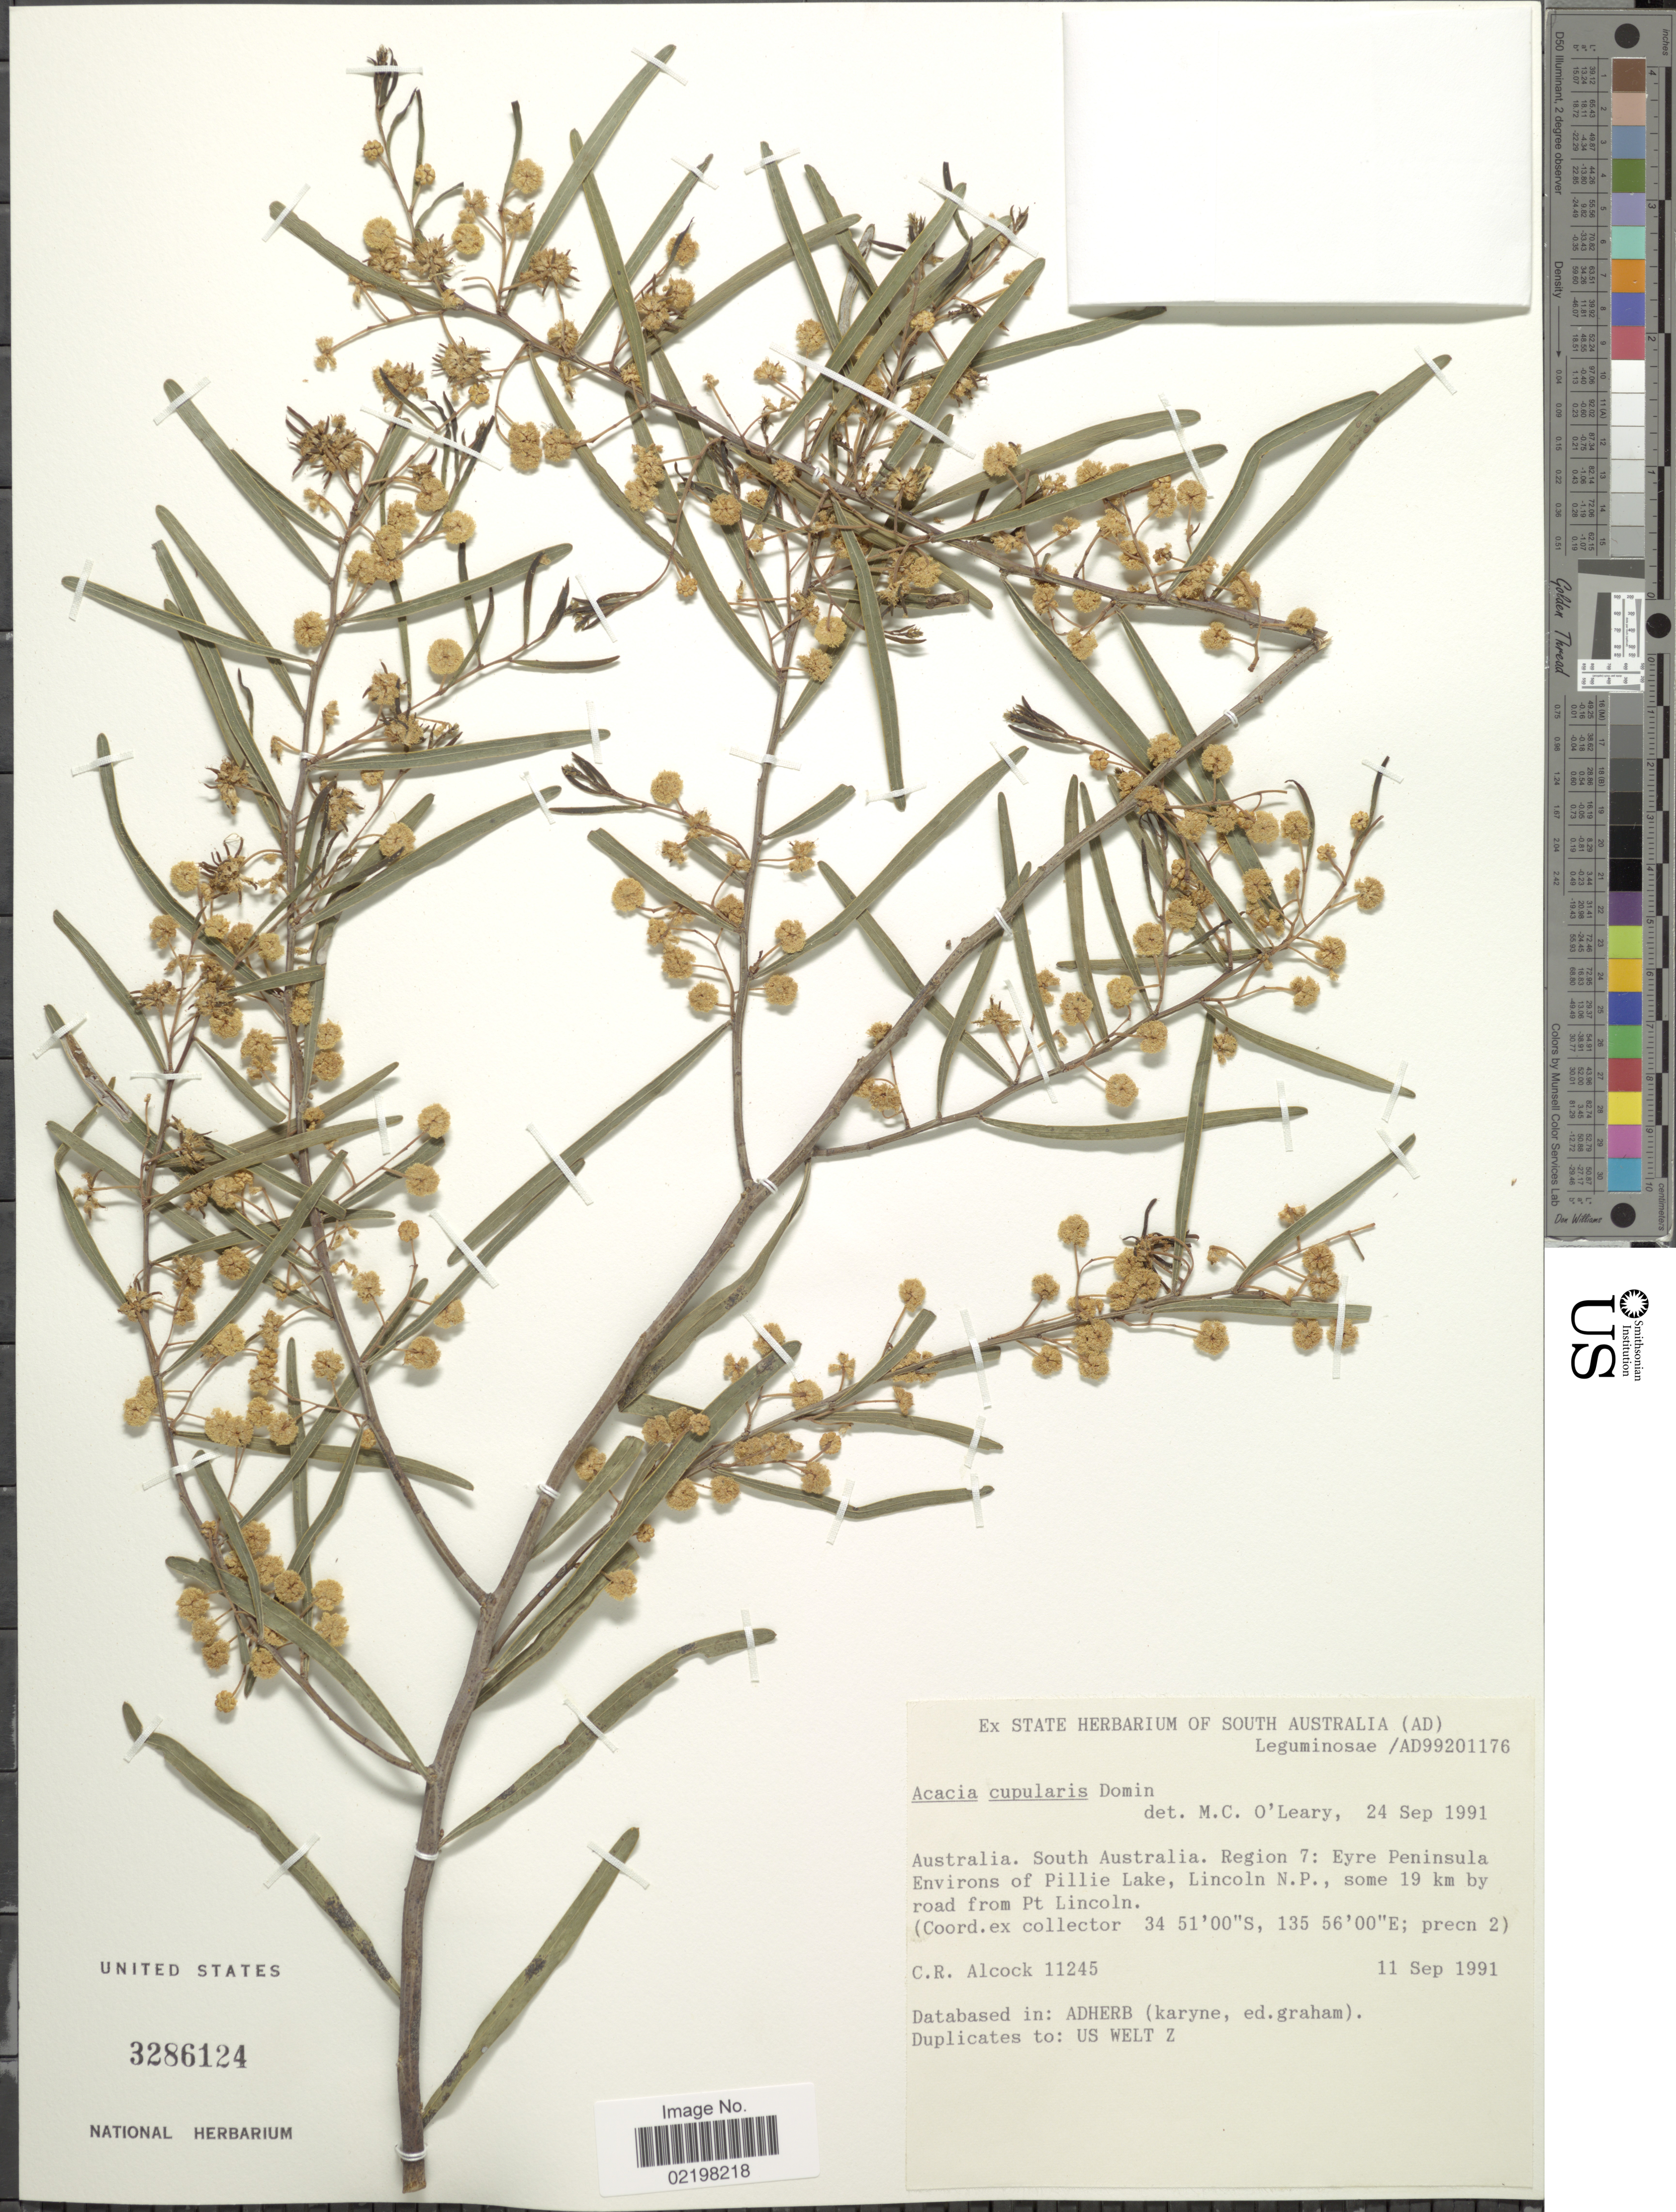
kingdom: Plantae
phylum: Tracheophyta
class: Magnoliopsida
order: Fabales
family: Fabaceae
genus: Acacia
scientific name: Acacia cupularis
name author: Domin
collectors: C. Alcock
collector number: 11245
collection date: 1991-09-11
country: Australia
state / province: South Australia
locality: Australia. South Australia, Region 7: Eyre Peninsula Environs of Pillie Lake, Lincoln N. P., some 19 km by road from Pt Lincoln.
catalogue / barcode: US 3286124